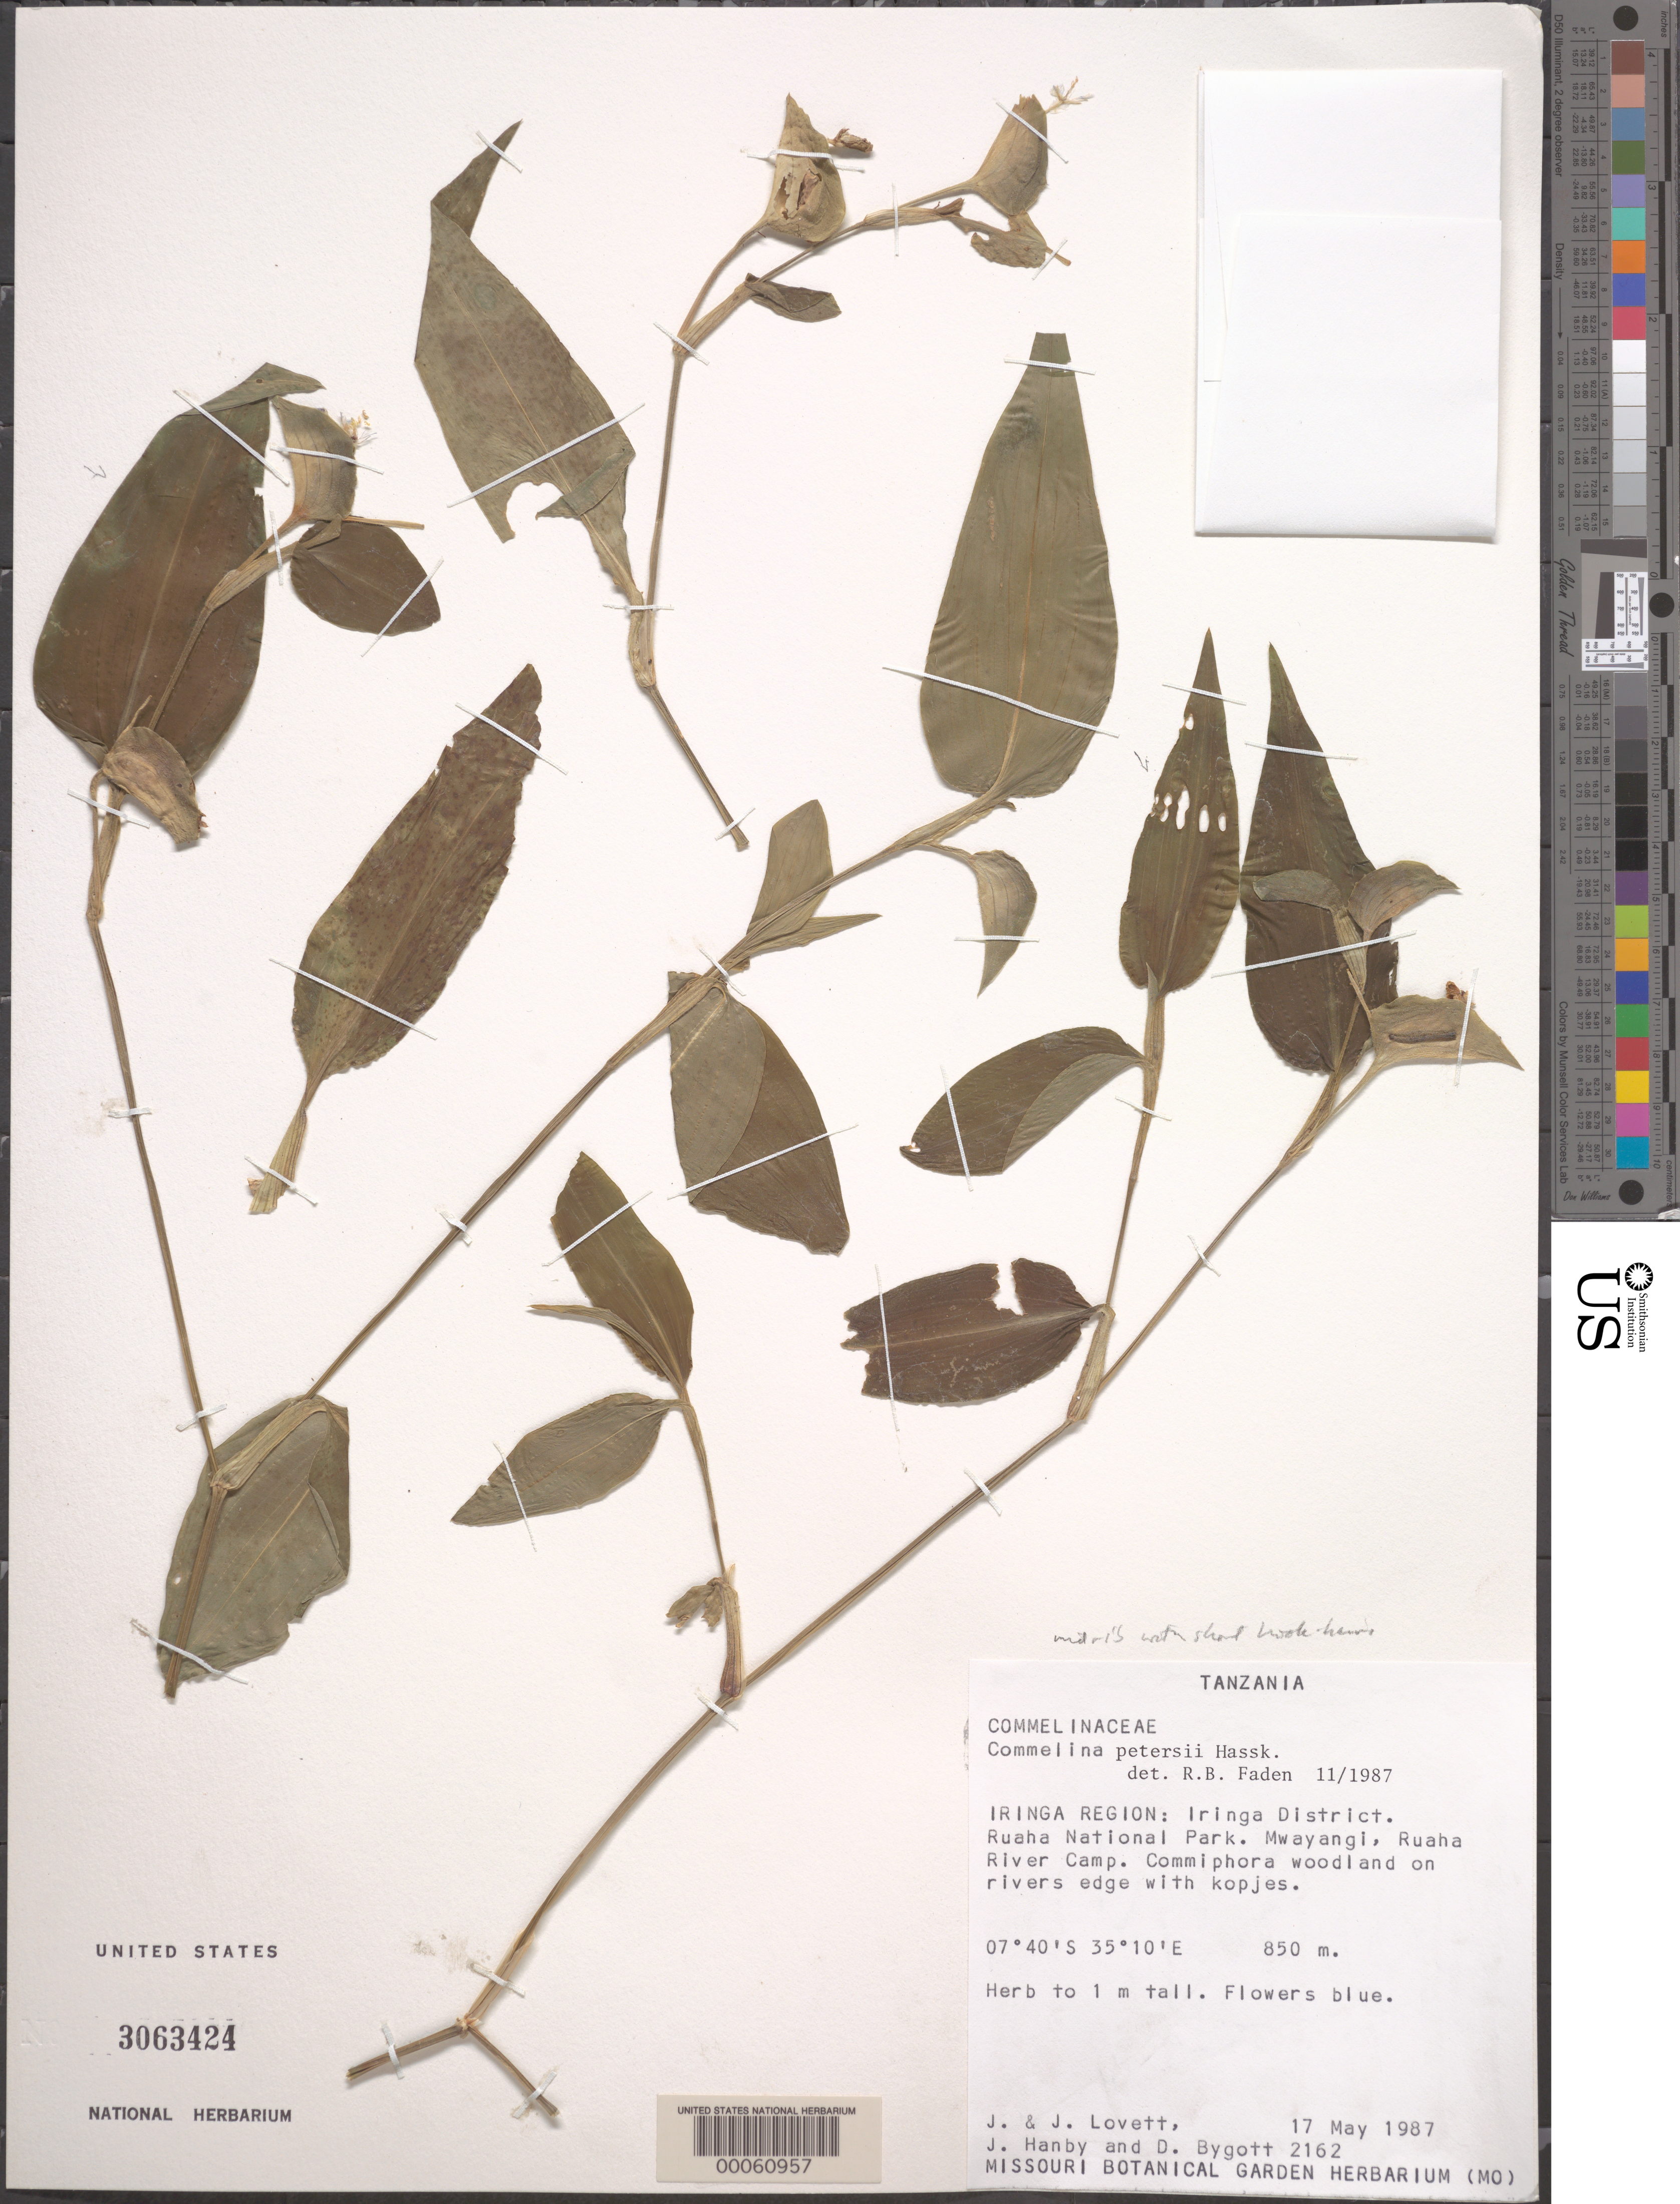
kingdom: Plantae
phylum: Tracheophyta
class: Liliopsida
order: Commelinales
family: Commelinaceae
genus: Commelina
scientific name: Commelina petersii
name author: Hassk.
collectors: J. Lovett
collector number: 2162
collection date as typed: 17 May 1987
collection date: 1987-05-17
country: Tanzania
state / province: Iringa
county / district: Iringa Dist.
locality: Ruaha national park, mwayangi, ruaha river camp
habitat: Commiphora woodland on rivers edge with kopjes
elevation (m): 850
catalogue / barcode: US 3063424